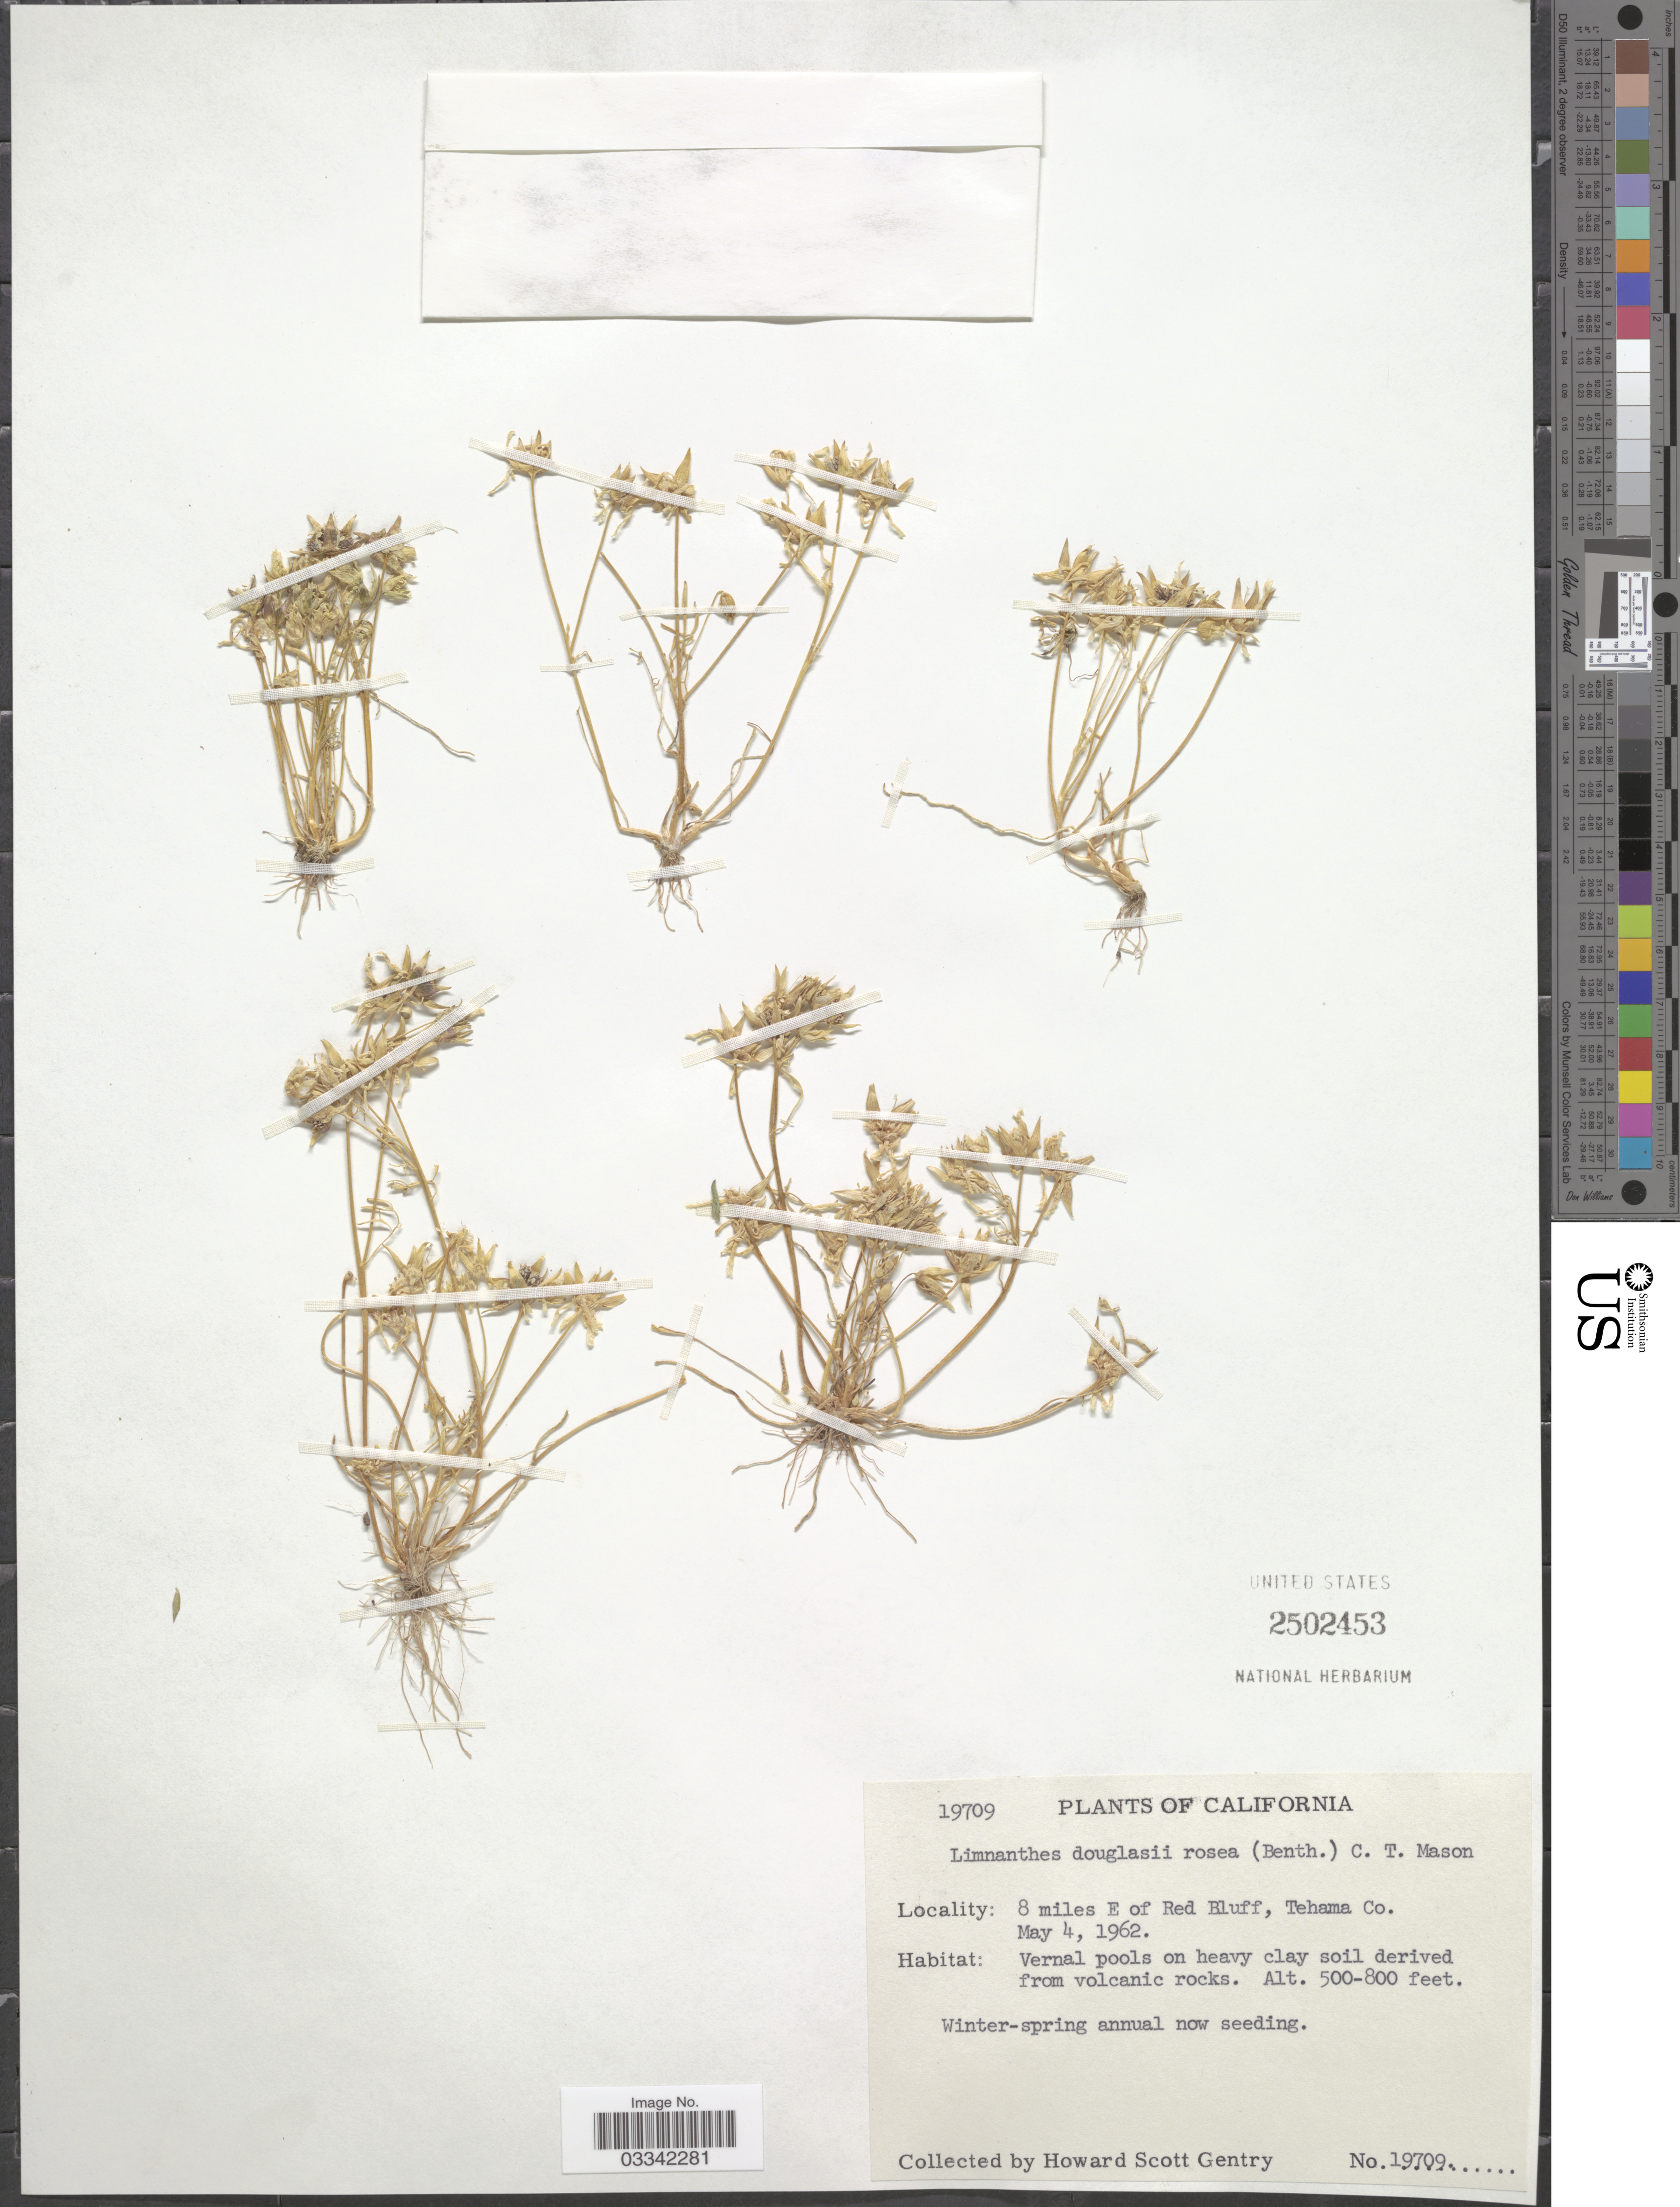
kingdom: Plantae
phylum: Tracheophyta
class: Magnoliopsida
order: Brassicales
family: Limnanthaceae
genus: Limnanthes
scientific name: Limnanthes douglasii var. rosea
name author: (Hartw. ex Benth.) Mason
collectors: H. S. Gentry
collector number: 19709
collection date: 1962-05-04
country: United States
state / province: California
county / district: Tehama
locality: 8 miles E of Red Bluff, Tehama Co.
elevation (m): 152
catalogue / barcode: US 2502453